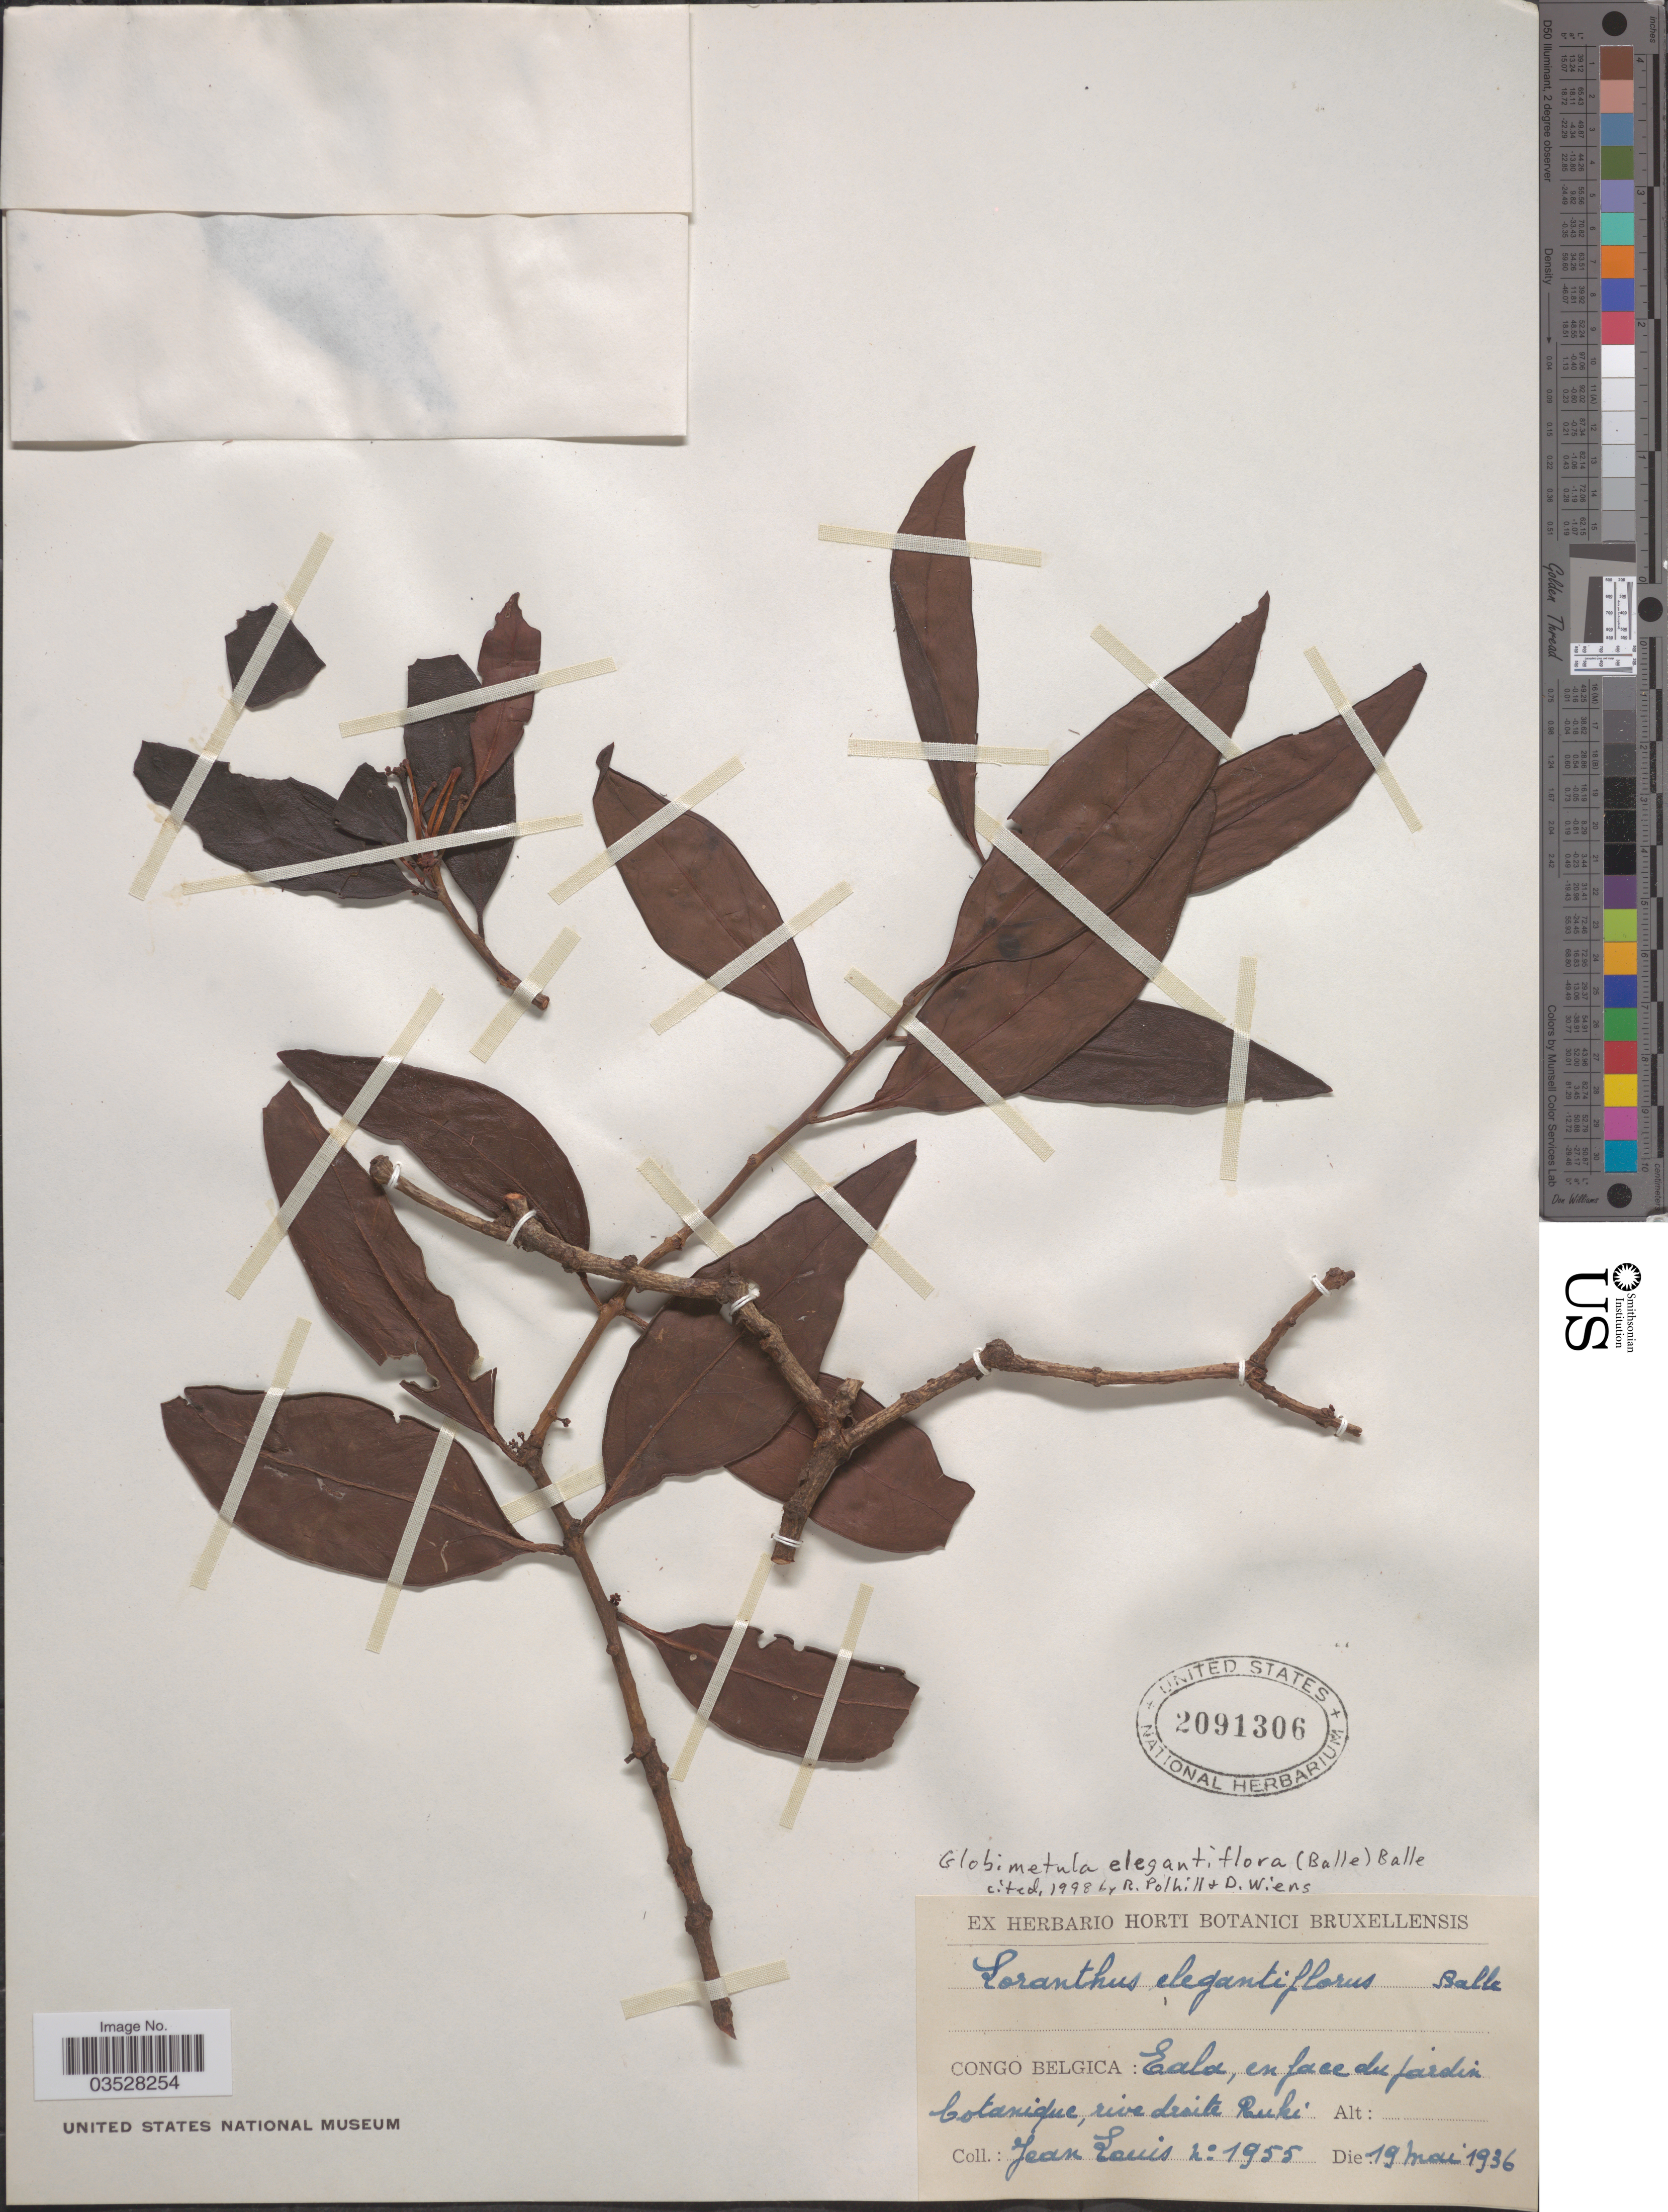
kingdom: Plantae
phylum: Tracheophyta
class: Magnoliopsida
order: Santalales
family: Loranthaceae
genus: Globimetula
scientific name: Globimetula elegantiflora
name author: (Balle) Balle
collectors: J. Louis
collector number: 1955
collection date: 1936-05-19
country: Congo, Democratic Republic of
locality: Congo Belgica: Eala, en face du jardin botanique, rive draite Ruki.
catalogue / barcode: US 2091306